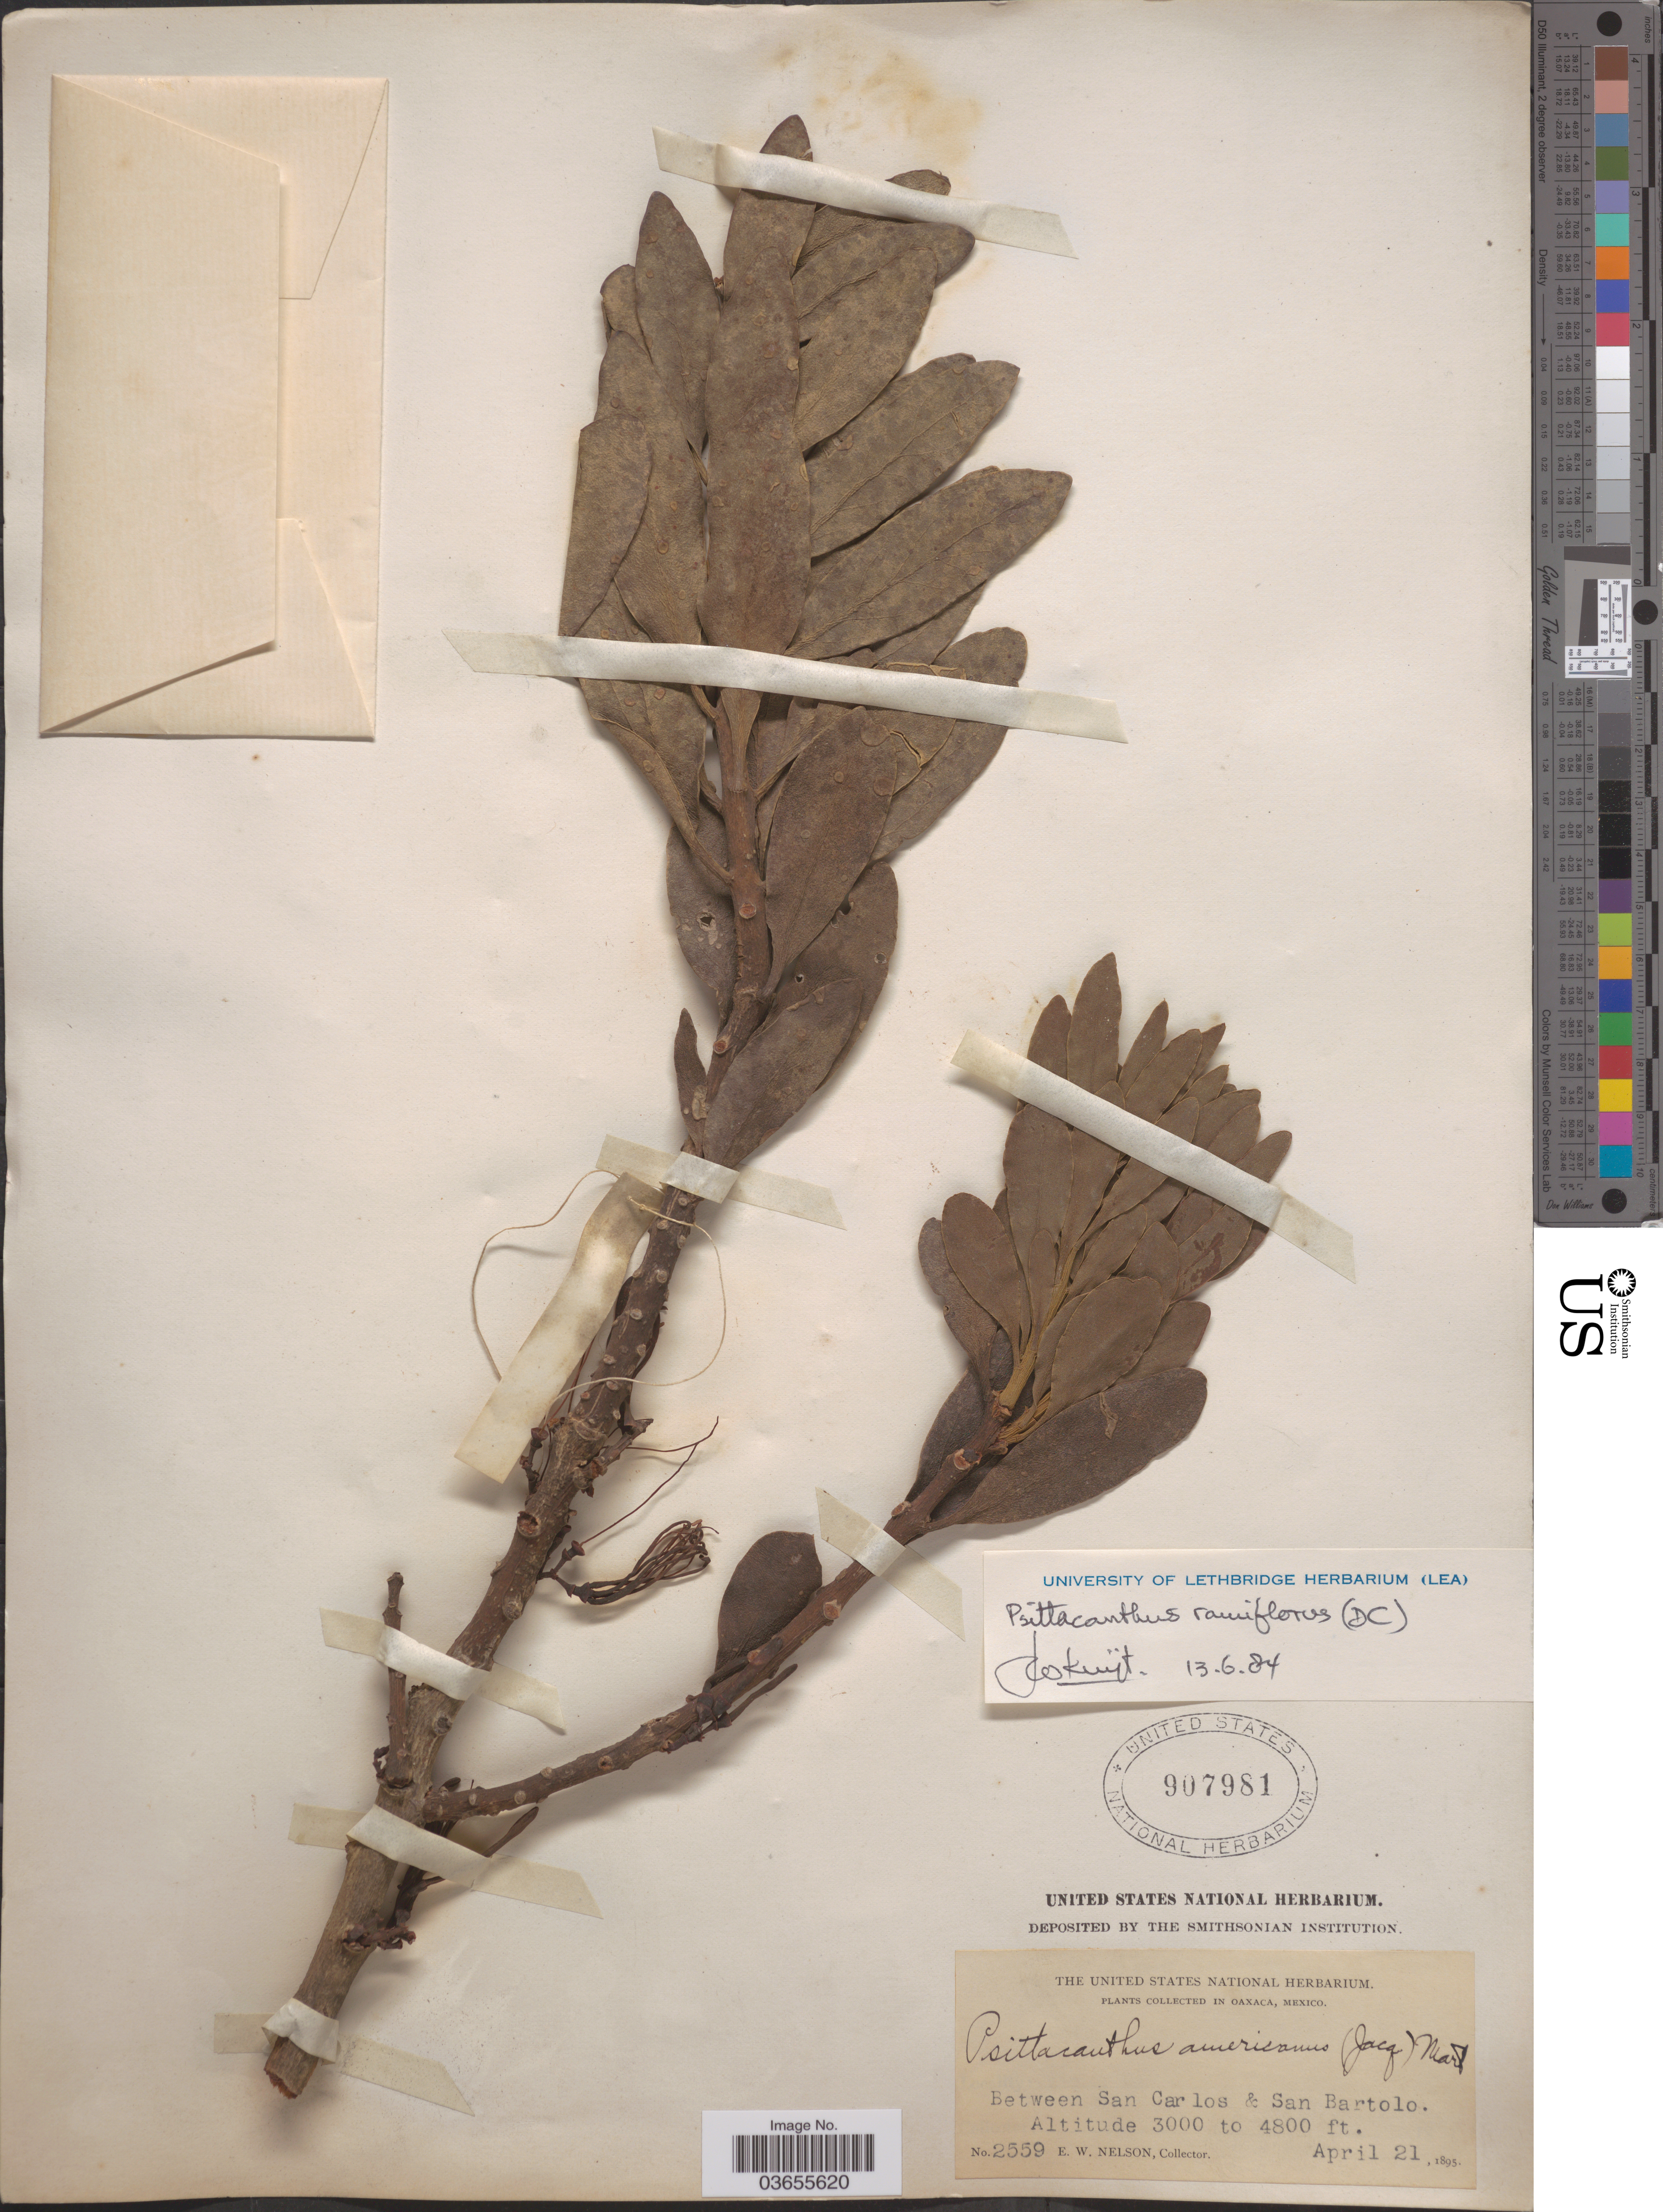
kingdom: Plantae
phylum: Tracheophyta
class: Magnoliopsida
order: Santalales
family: Loranthaceae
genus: Psittacanthus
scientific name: Psittacanthus ramiflorus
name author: (Moc. & Sessé ex DC.) G. Don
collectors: E. W. Nelson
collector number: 2559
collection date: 1895-04-21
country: Mexico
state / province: Oaxaca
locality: Between San Carlos & San Bartolo.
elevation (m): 914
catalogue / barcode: US 907981